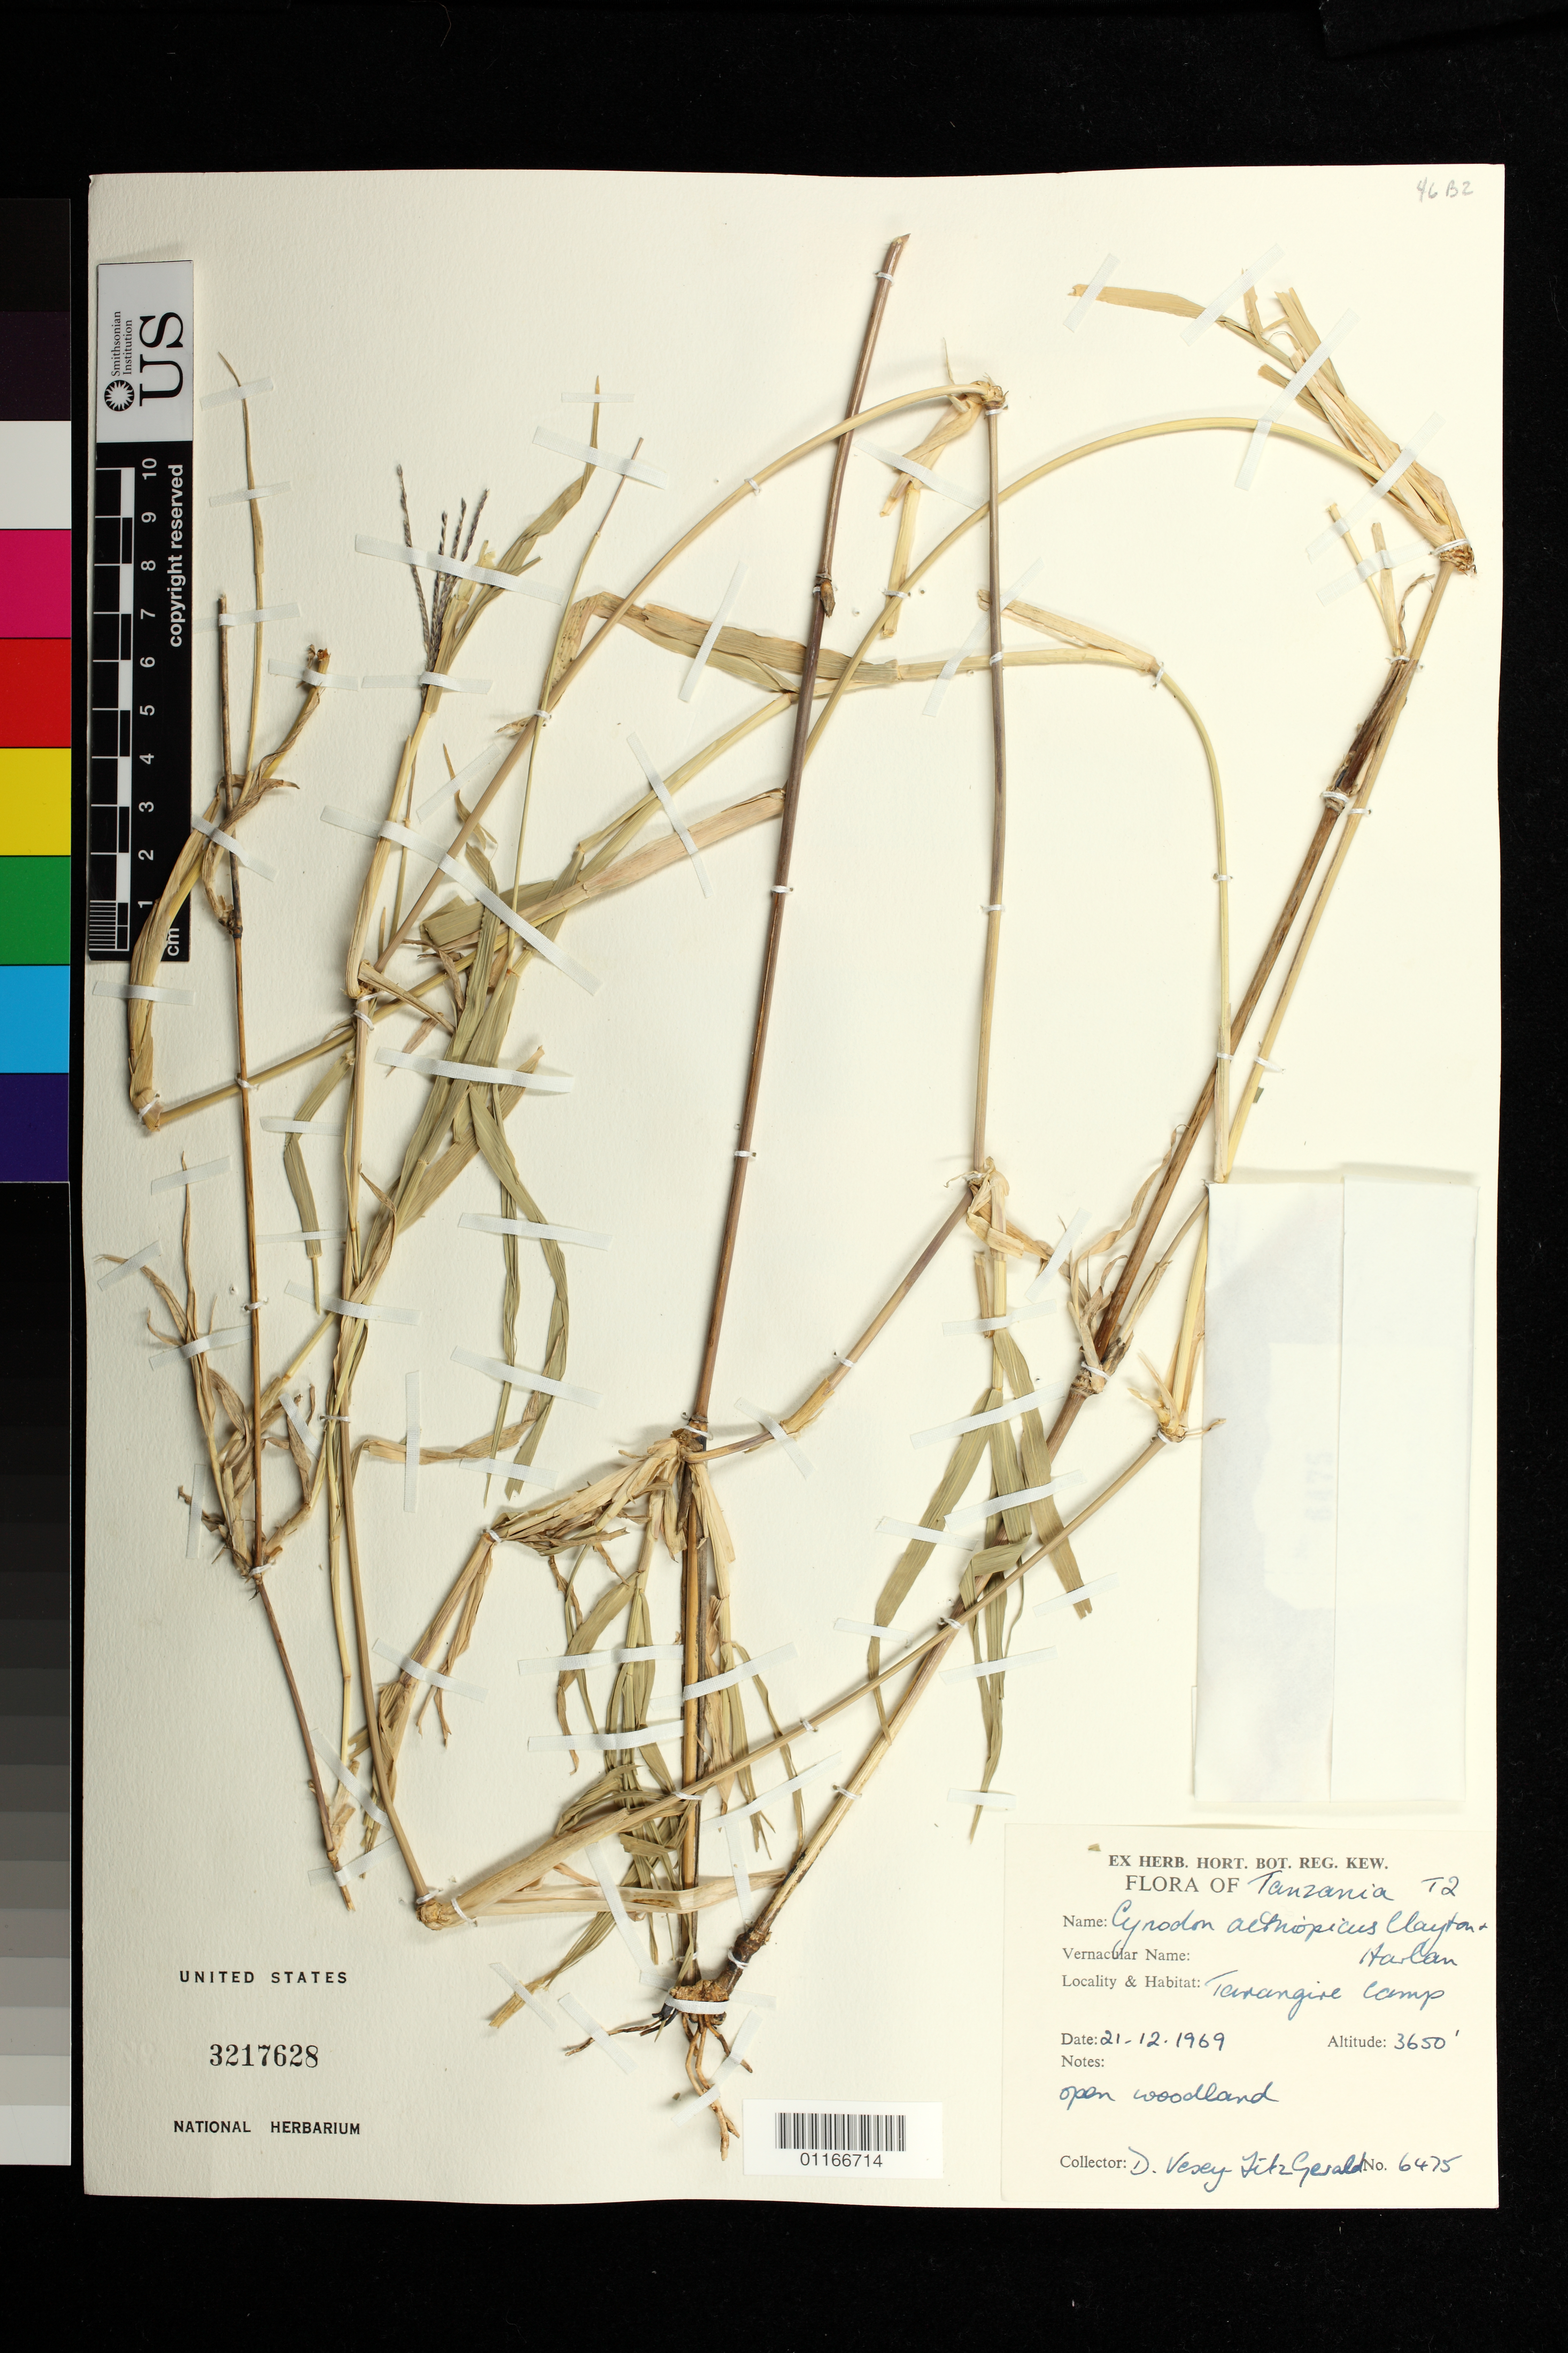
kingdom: Plantae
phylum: Tracheophyta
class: Liliopsida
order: Poales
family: Poaceae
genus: Cynodon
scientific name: Cynodon aethiopicus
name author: Clayton & Harlan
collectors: D. Vesey-Fitzgerald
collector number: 6475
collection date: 1969-12-21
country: Tanzania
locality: Tanangire Camp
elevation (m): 1113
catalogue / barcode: US 3217628